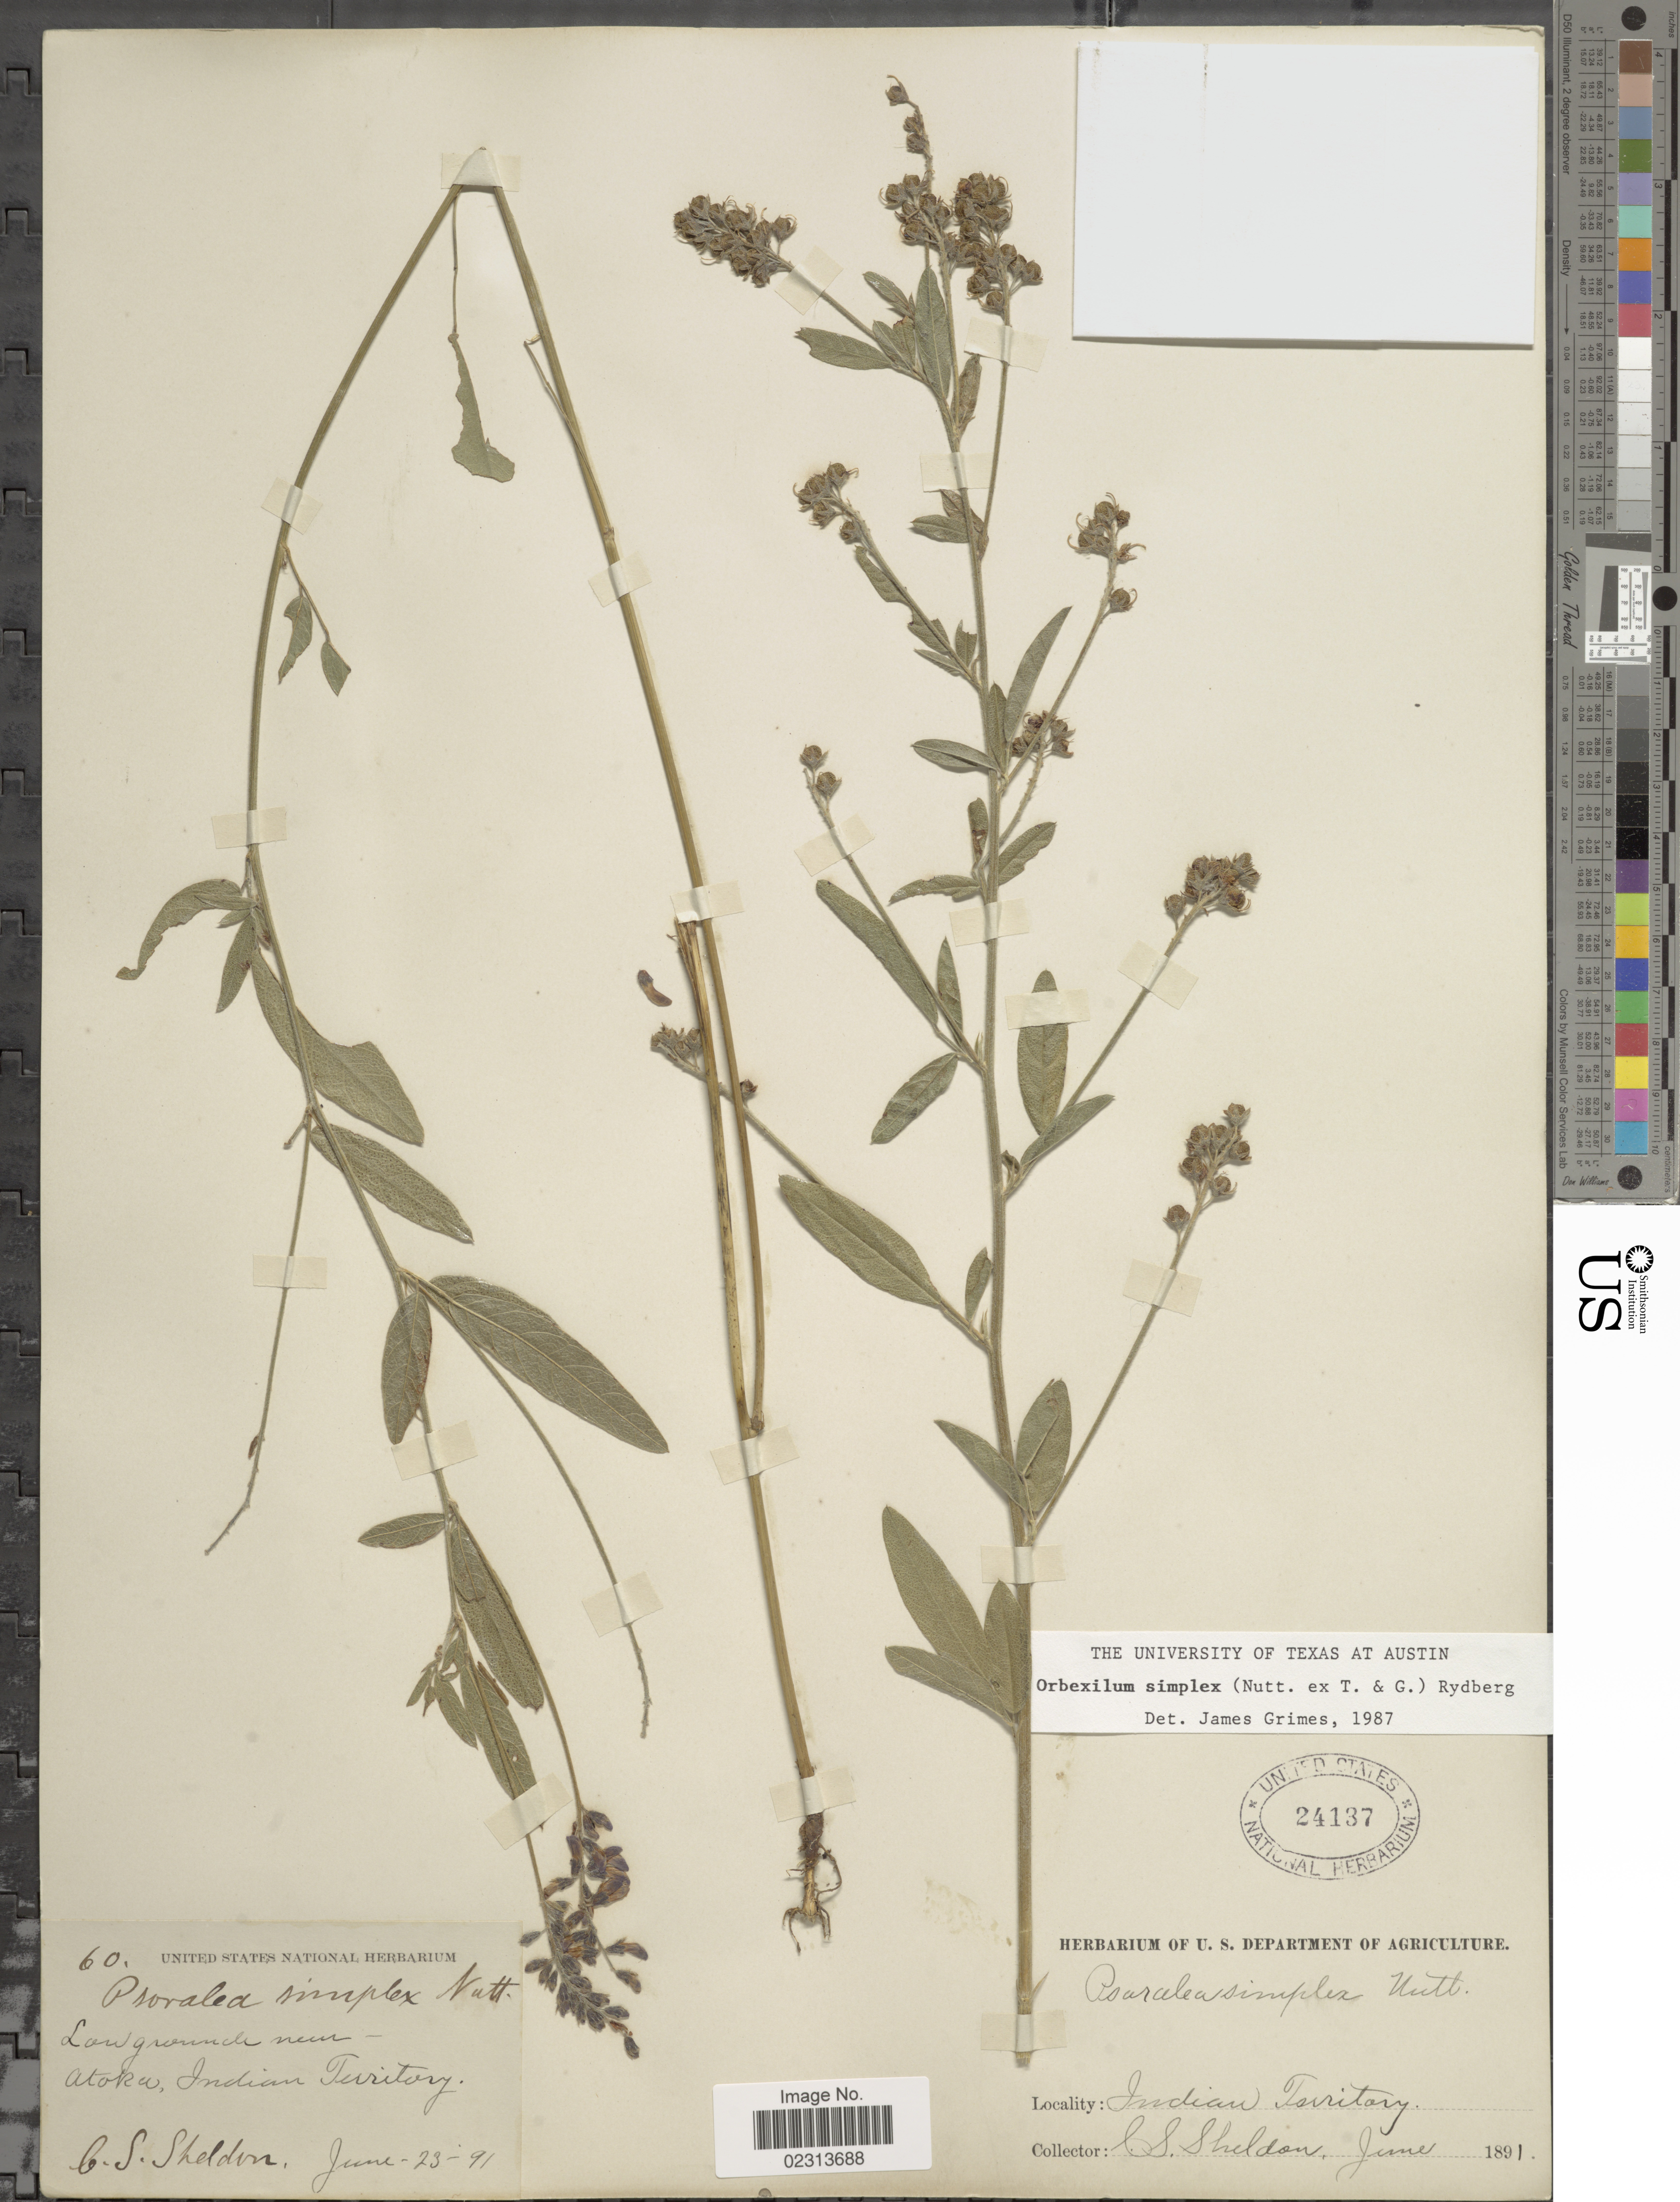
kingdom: Plantae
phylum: Tracheophyta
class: Magnoliopsida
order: Fabales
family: Fabaceae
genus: Orbexilum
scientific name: Orbexilum simplex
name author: (Nutt. ex Torr. & A. Gray) Rydb.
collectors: C. S. Sheldon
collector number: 60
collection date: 1891-06-23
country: United States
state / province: Oklahoma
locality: Near Atora, Indian Territory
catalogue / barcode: US 24137